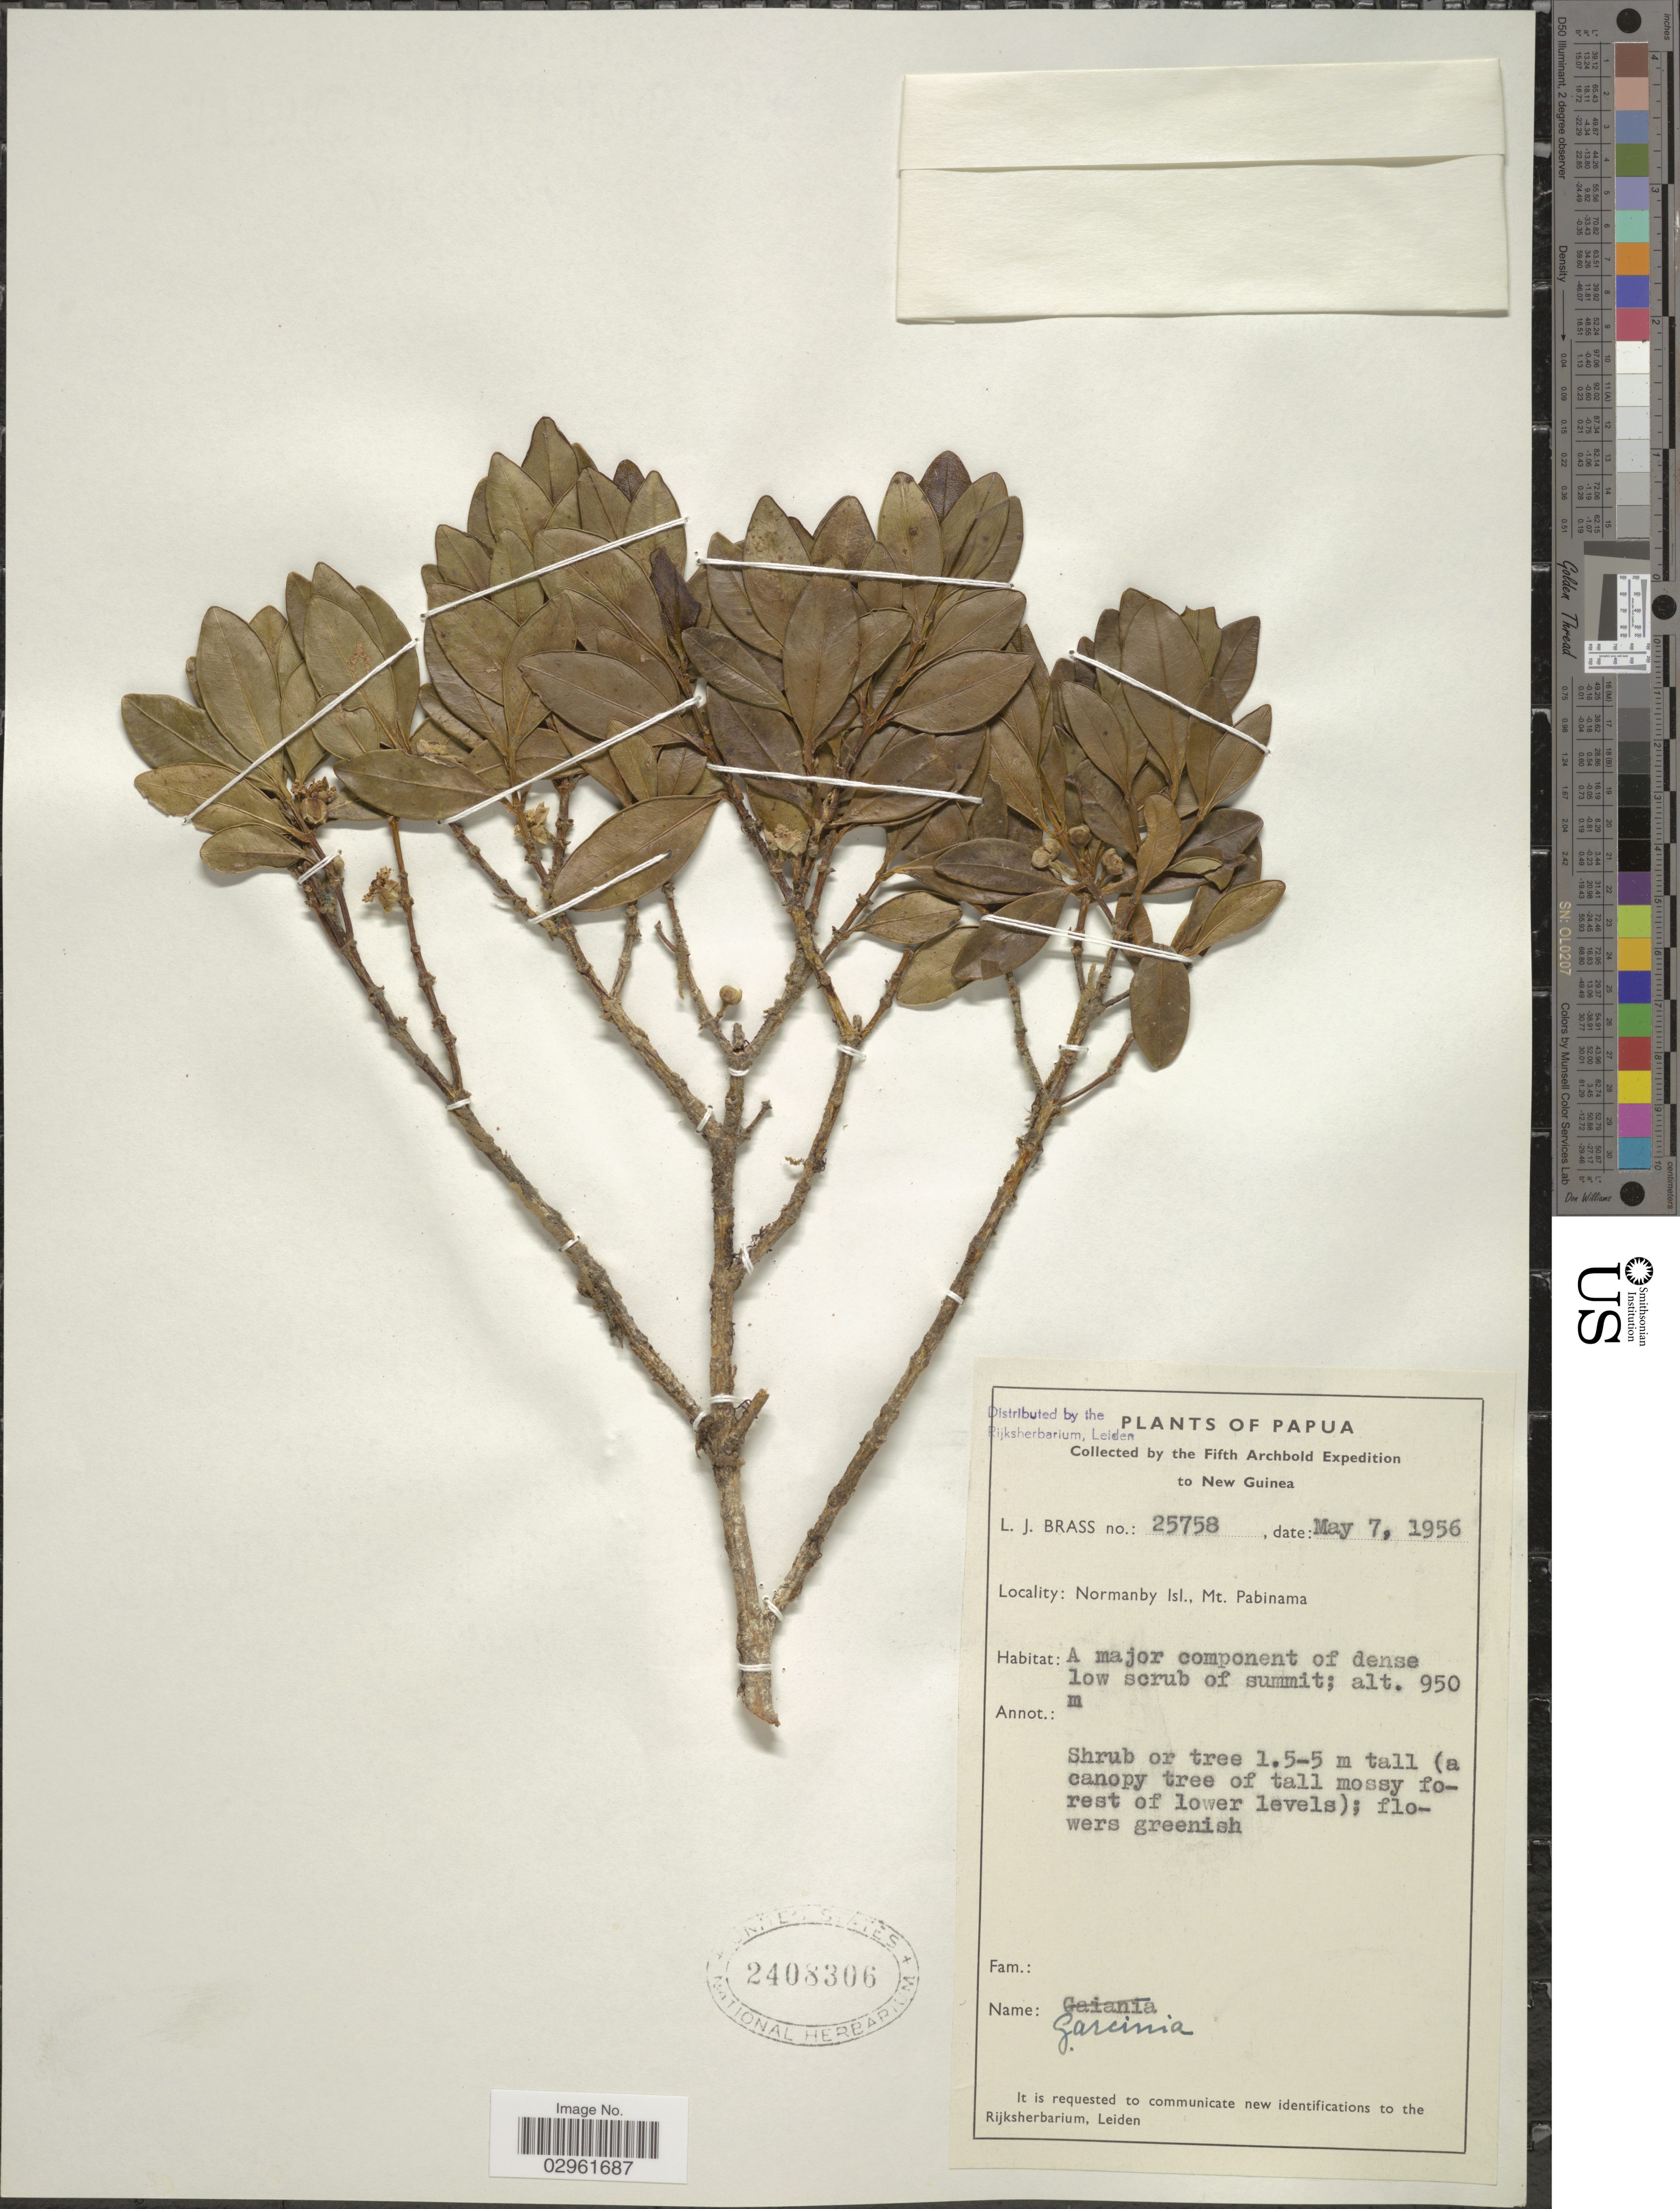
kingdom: Plantae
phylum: Tracheophyta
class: Magnoliopsida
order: Malpighiales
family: Clusiaceae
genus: Garcinia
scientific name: Garcinia sp.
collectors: L. J. Brass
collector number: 25758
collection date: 1956-05-07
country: Papua New Guinea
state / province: Milne Bay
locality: New Guinea. Normanby Isl., Mt. Pabinama.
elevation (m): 950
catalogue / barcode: US 2408306